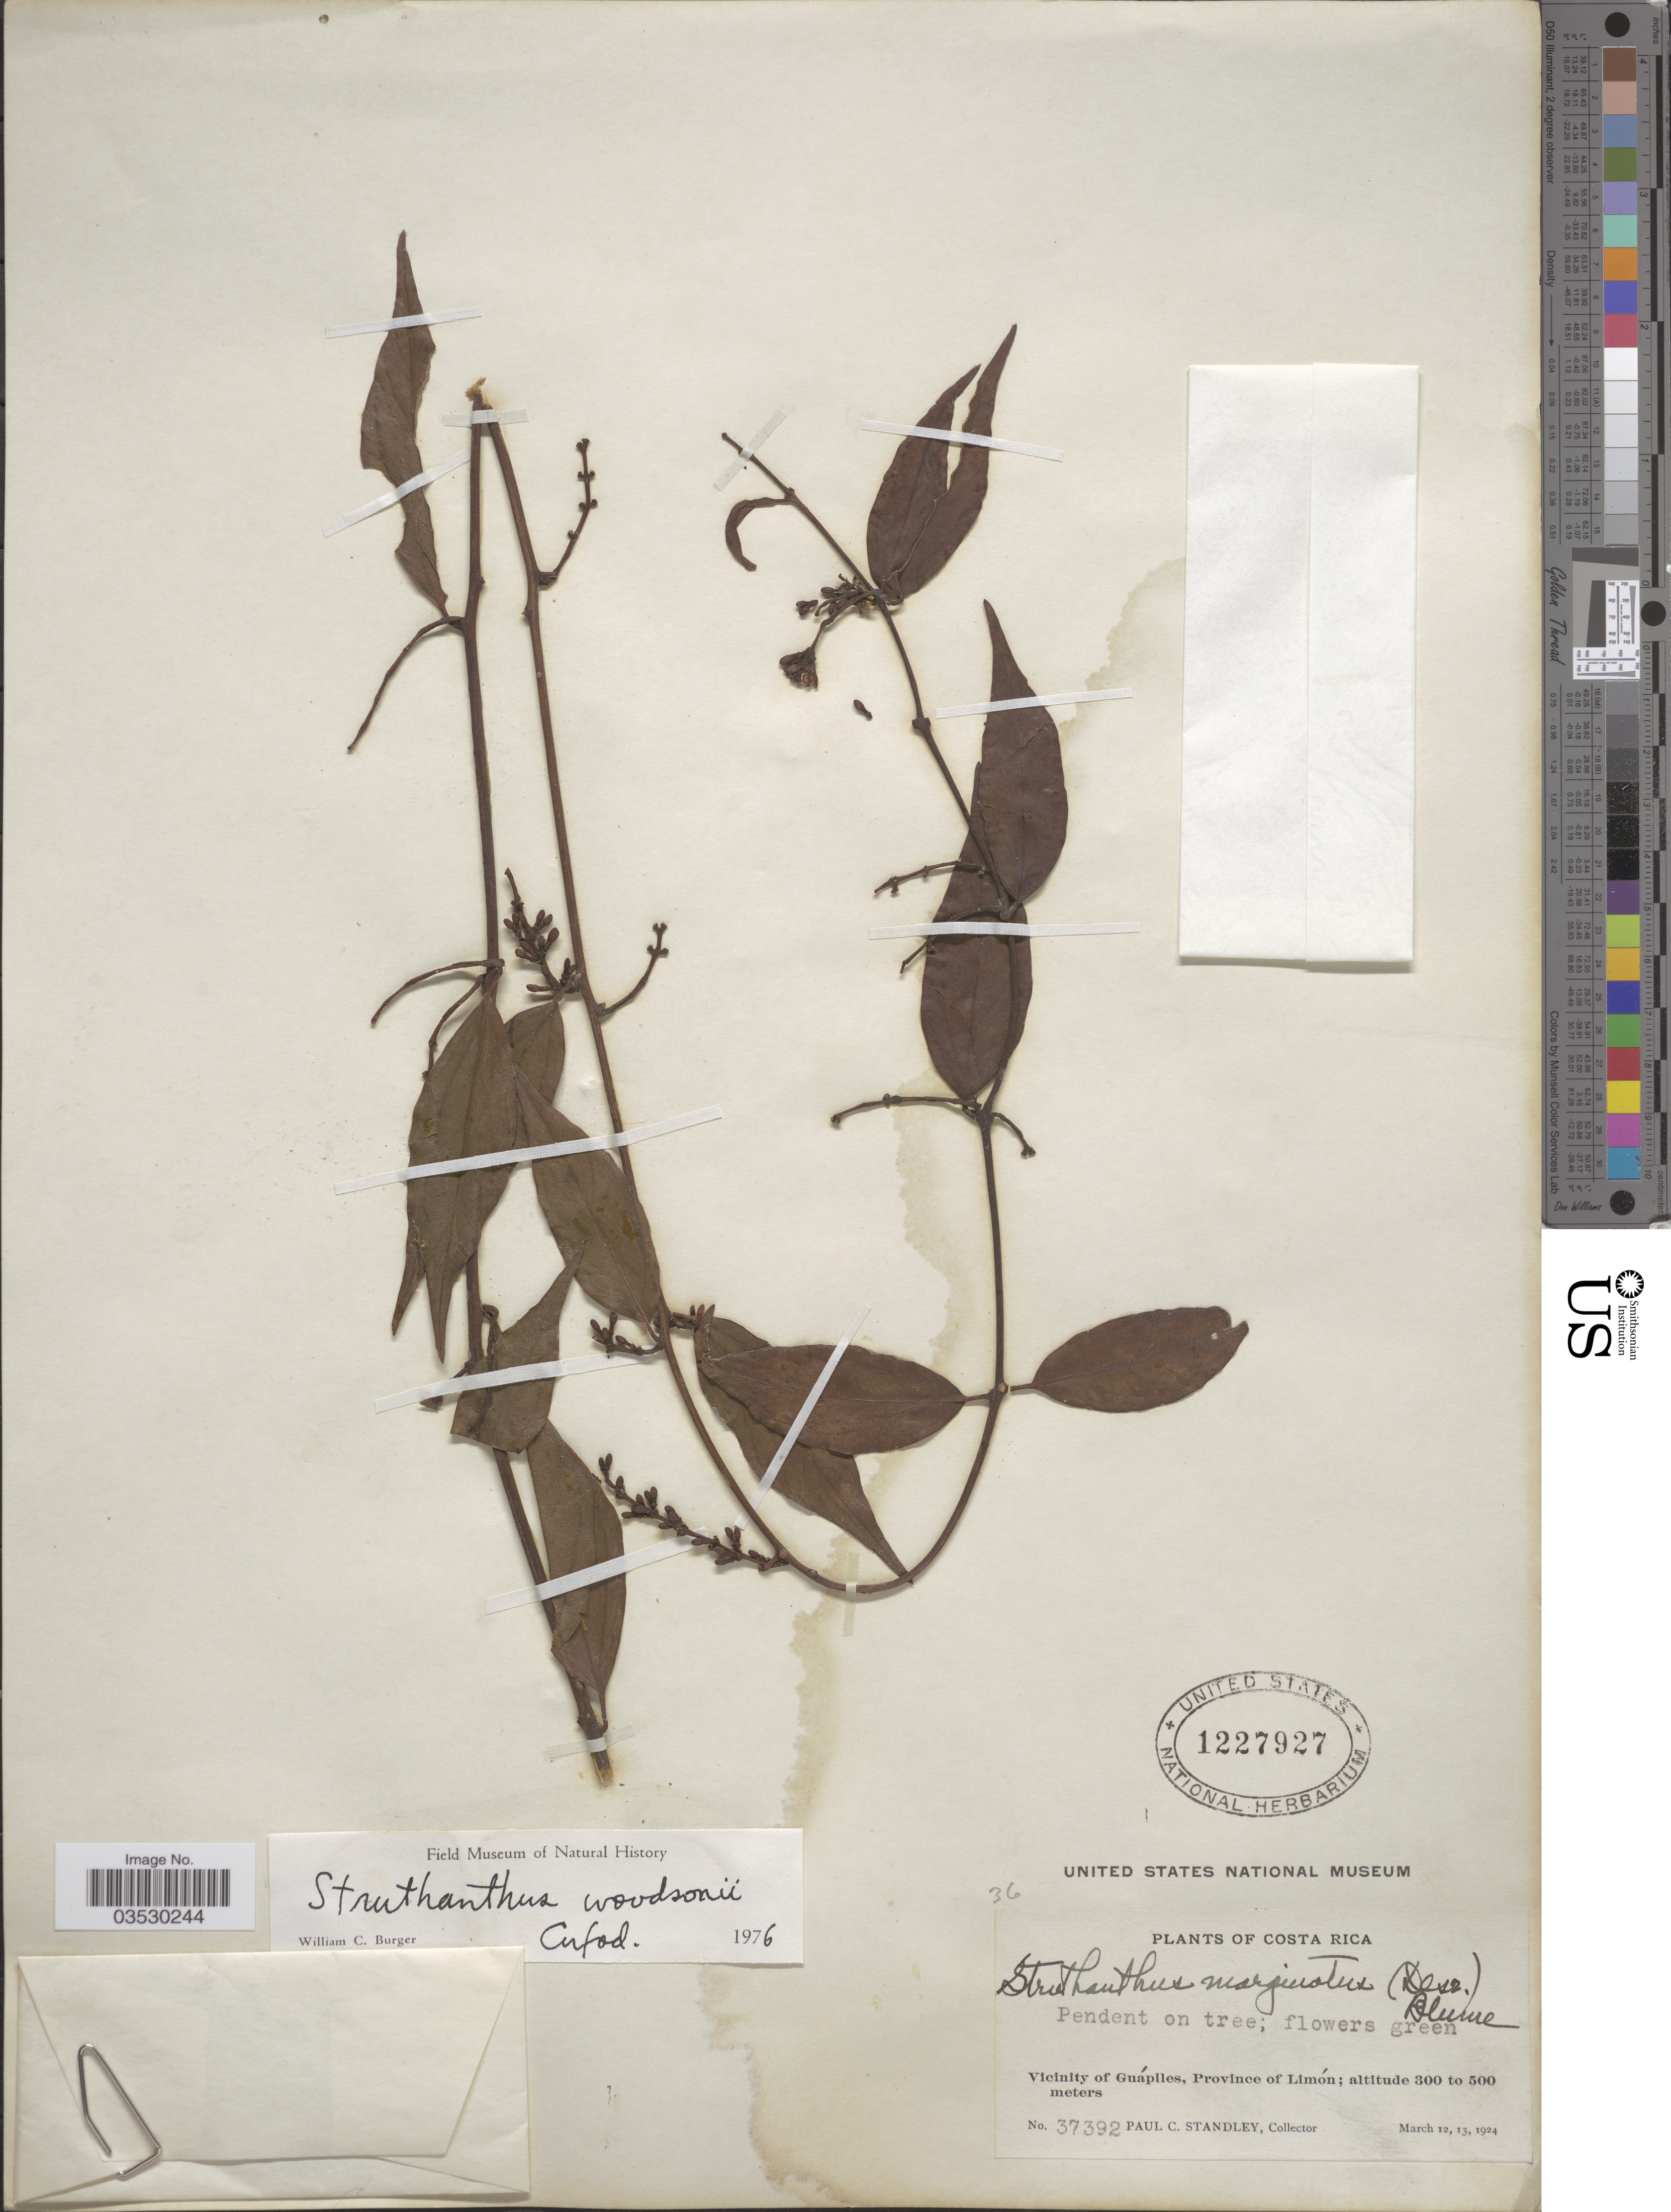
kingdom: Plantae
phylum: Tracheophyta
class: Magnoliopsida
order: Santalales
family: Loranthaceae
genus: Struthanthus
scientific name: Struthanthus woodsonii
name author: Cufod.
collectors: P. C. Standley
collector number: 37392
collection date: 1924-03-12/1924-03-13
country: Costa Rica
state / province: Limón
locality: Vicinity of Guápiles.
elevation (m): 300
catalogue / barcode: US 1227927